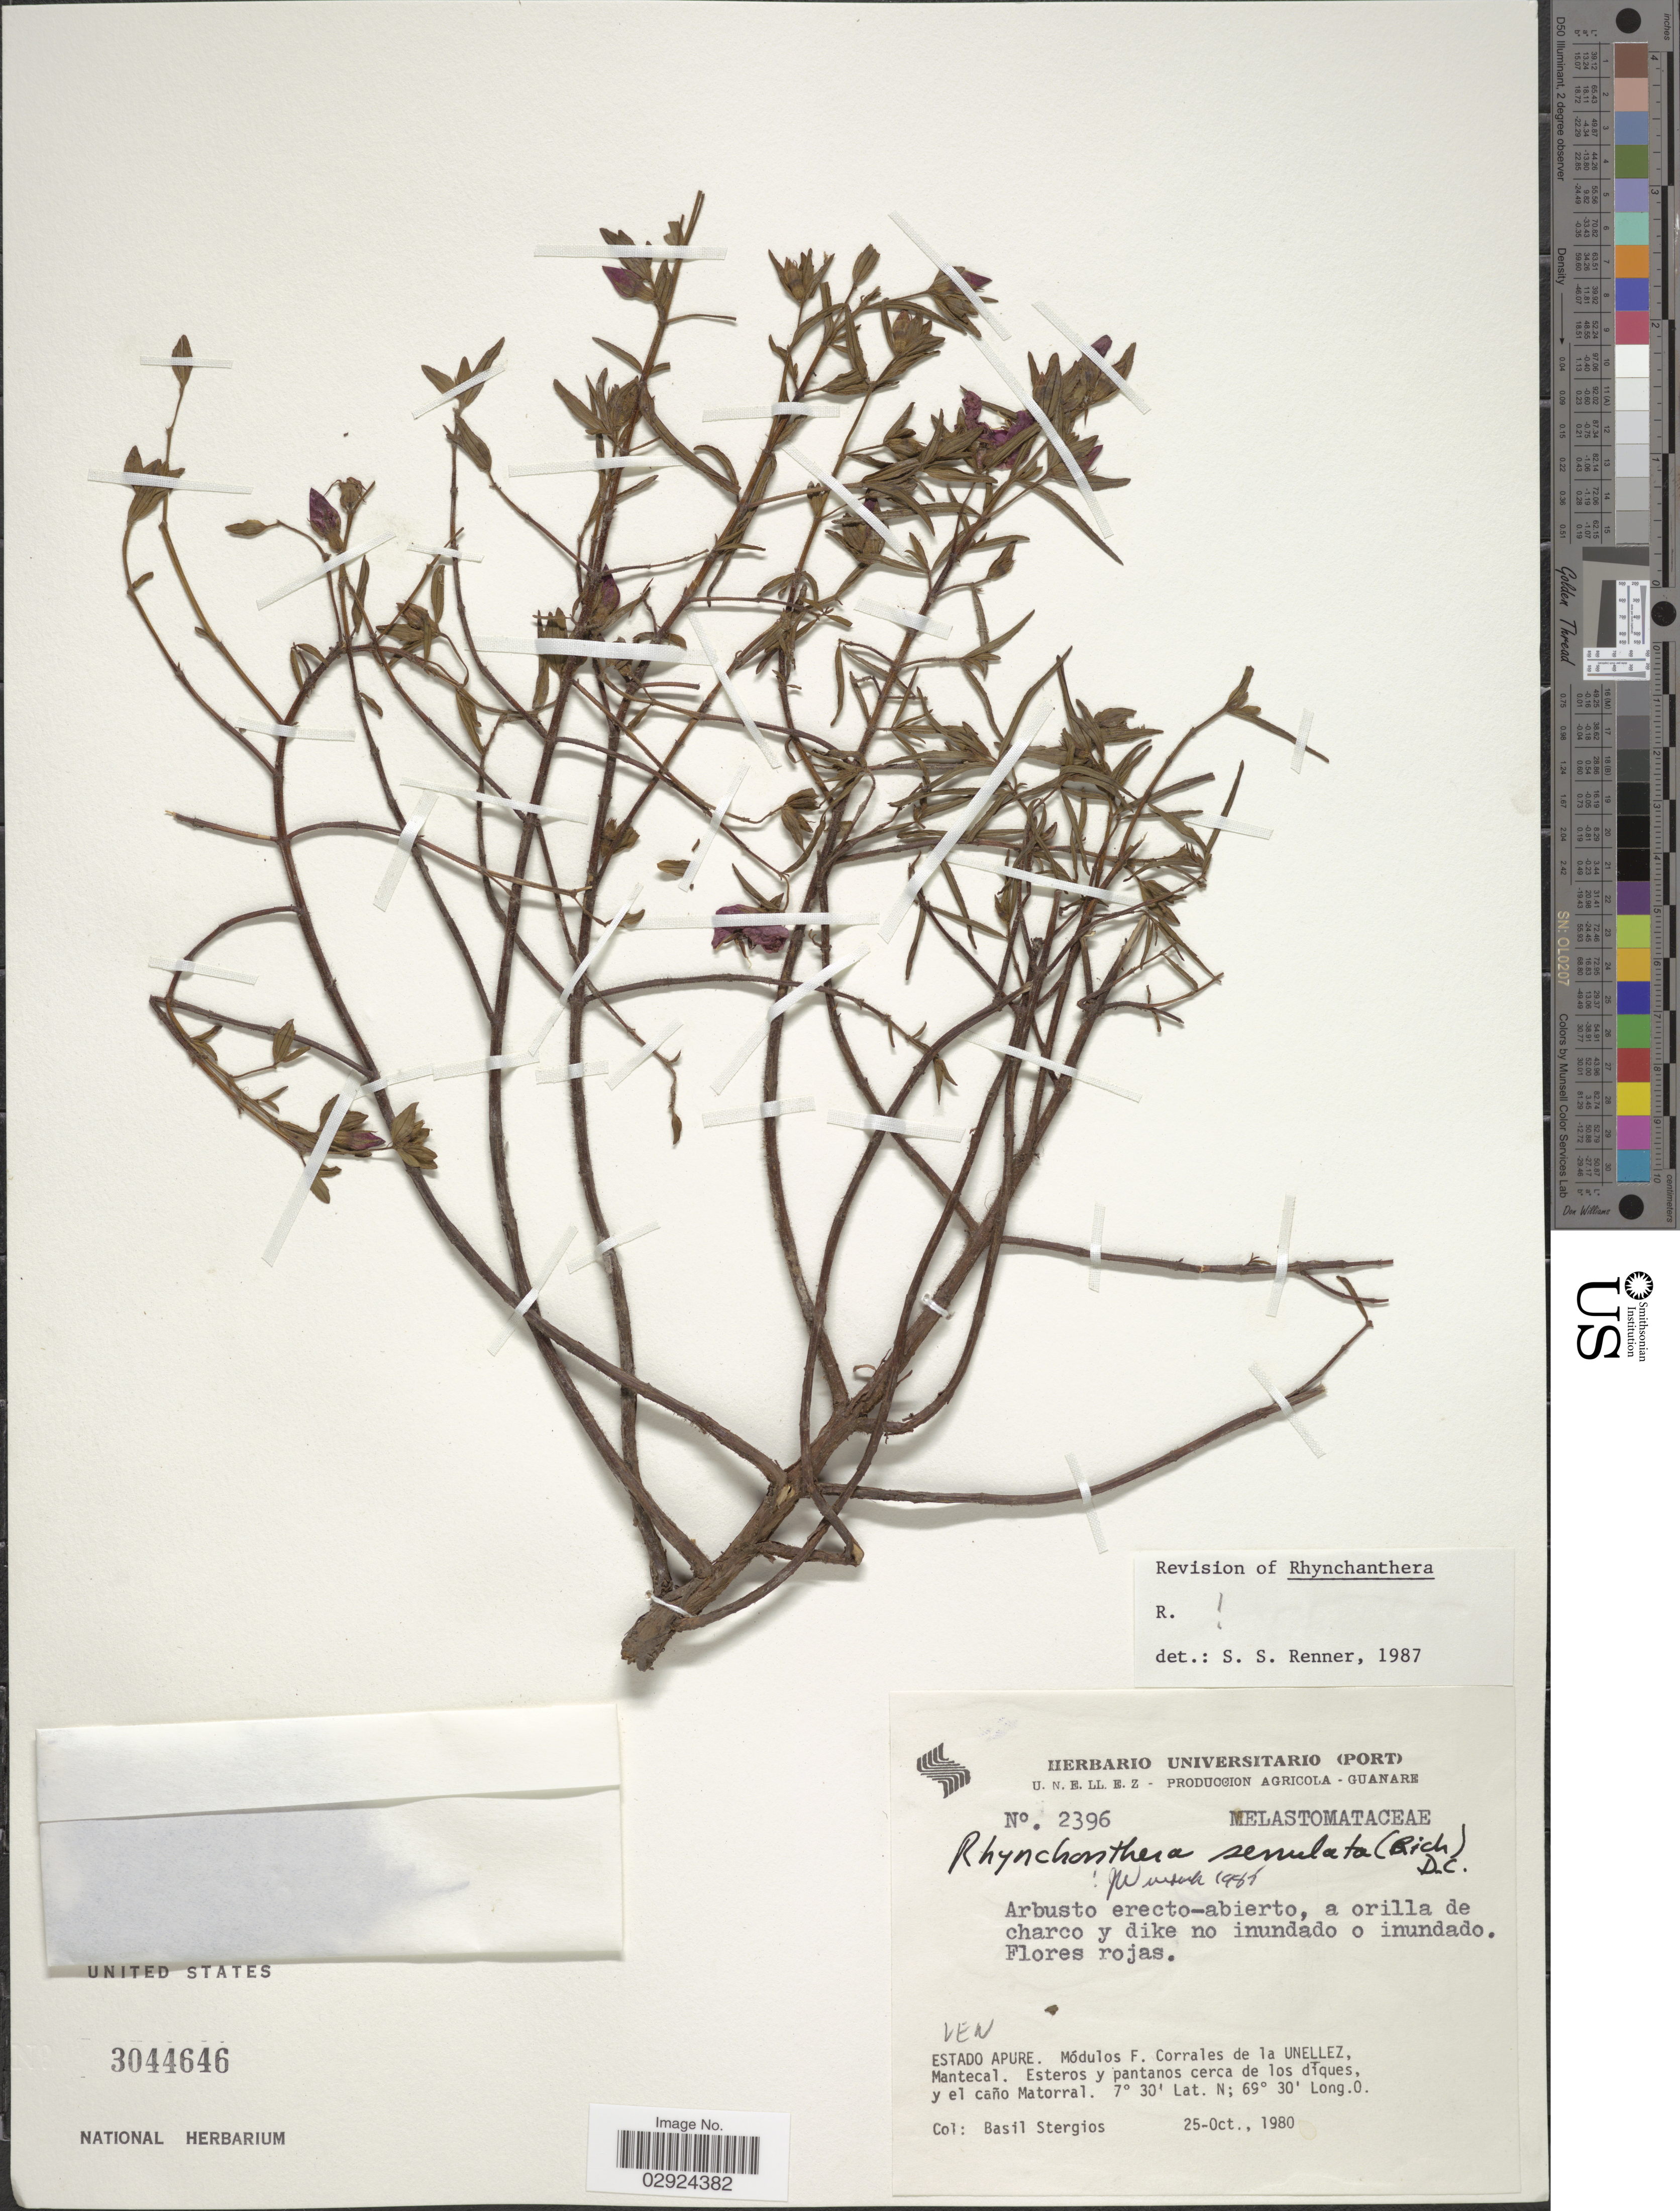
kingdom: Plantae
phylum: Tracheophyta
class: Magnoliopsida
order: Myrtales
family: Melastomataceae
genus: Rhynchanthera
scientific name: Rhynchanthera serrulata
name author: (Rich.) DC.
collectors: B. G. Stergios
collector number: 2396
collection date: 1980-10-25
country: Venezuela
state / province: Apure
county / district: Muñoz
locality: Módulos F. Corrales de la UNELLEZ, Mantecal.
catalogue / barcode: US 3044646